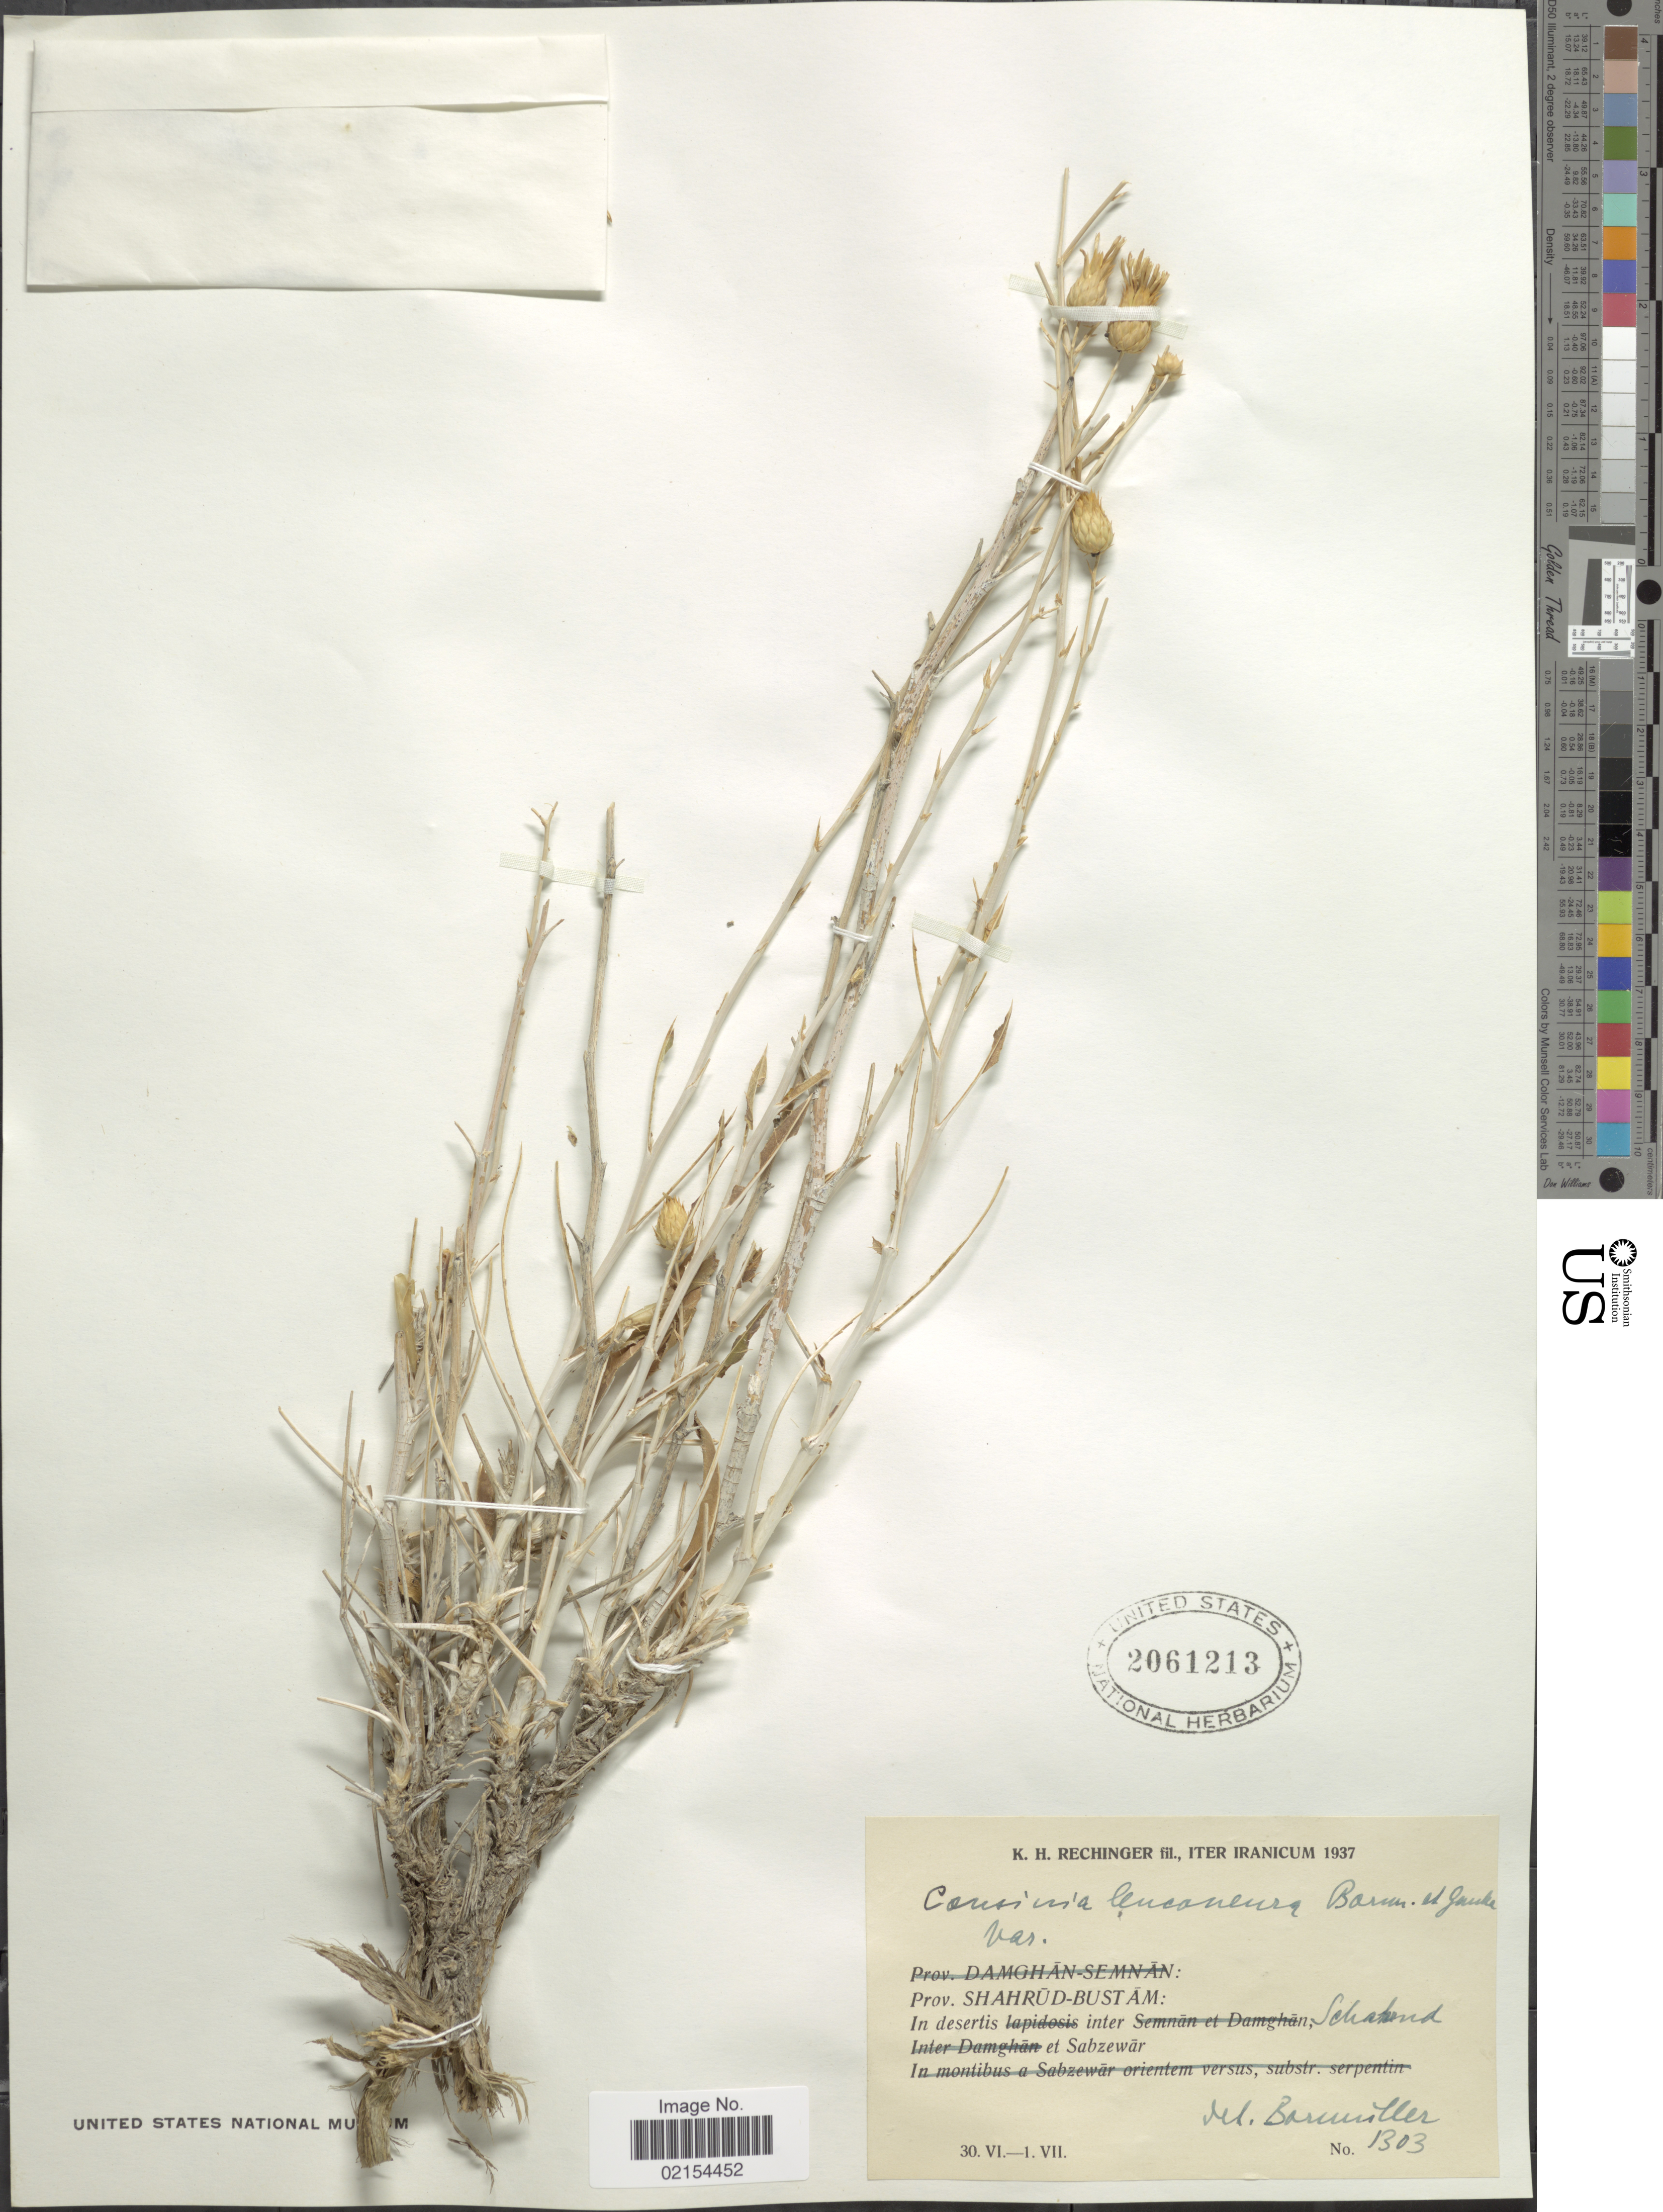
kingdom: Plantae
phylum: Tracheophyta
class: Magnoliopsida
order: Asterales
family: Asteraceae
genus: Cousinia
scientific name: Cousinia leuconeura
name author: Bornm. & Gauba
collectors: K. H. Rechinger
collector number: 1303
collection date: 1937-06-30/1937-07-01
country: Iran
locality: Iter Iranicum, Prov. Shahrud-Bustam: In desertis inter, Schabond, et Sabzewar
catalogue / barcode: US 2061213